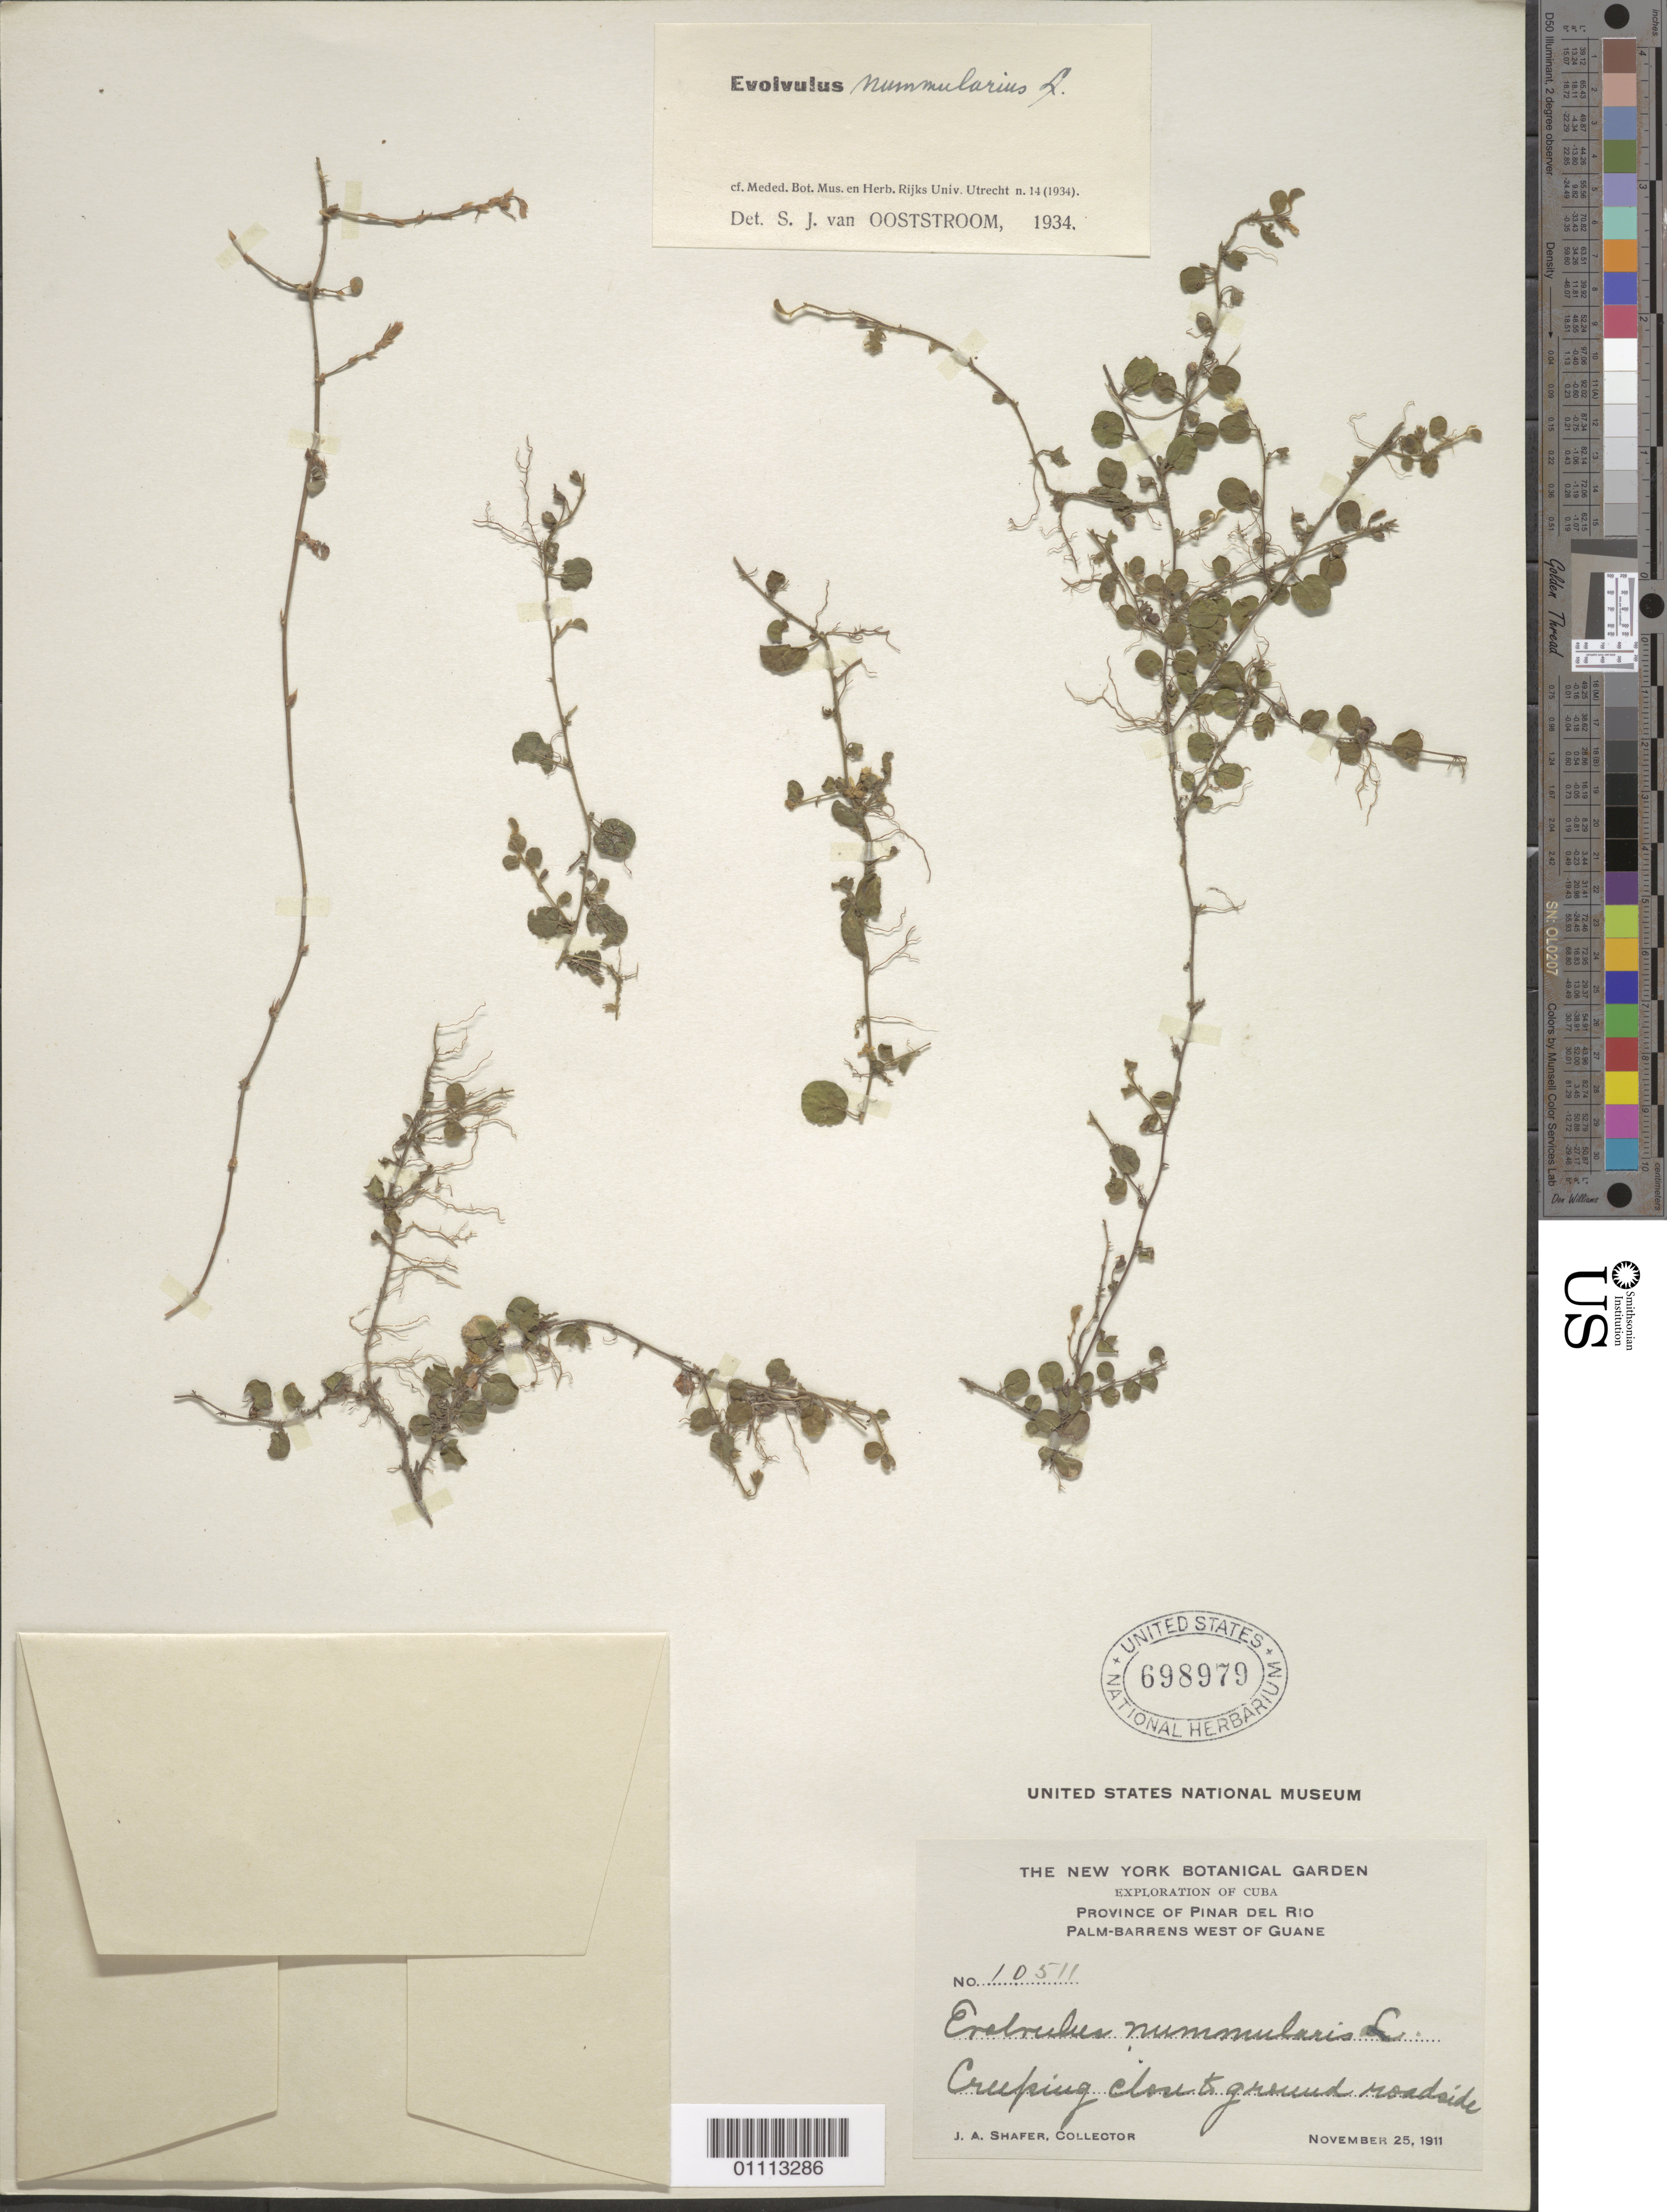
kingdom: Plantae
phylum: Tracheophyta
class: Magnoliopsida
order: Solanales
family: Convolvulaceae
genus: Evolvulus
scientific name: Evolvulus nummularius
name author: (L.) L.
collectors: J. A. Shafer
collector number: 10511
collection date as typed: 25 Nov 1911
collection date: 1911-11-25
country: Cuba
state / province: Pinar del Rio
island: Cuba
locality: Palm-barrens W of Guane Creeping close to ground roadside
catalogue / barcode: US 698979